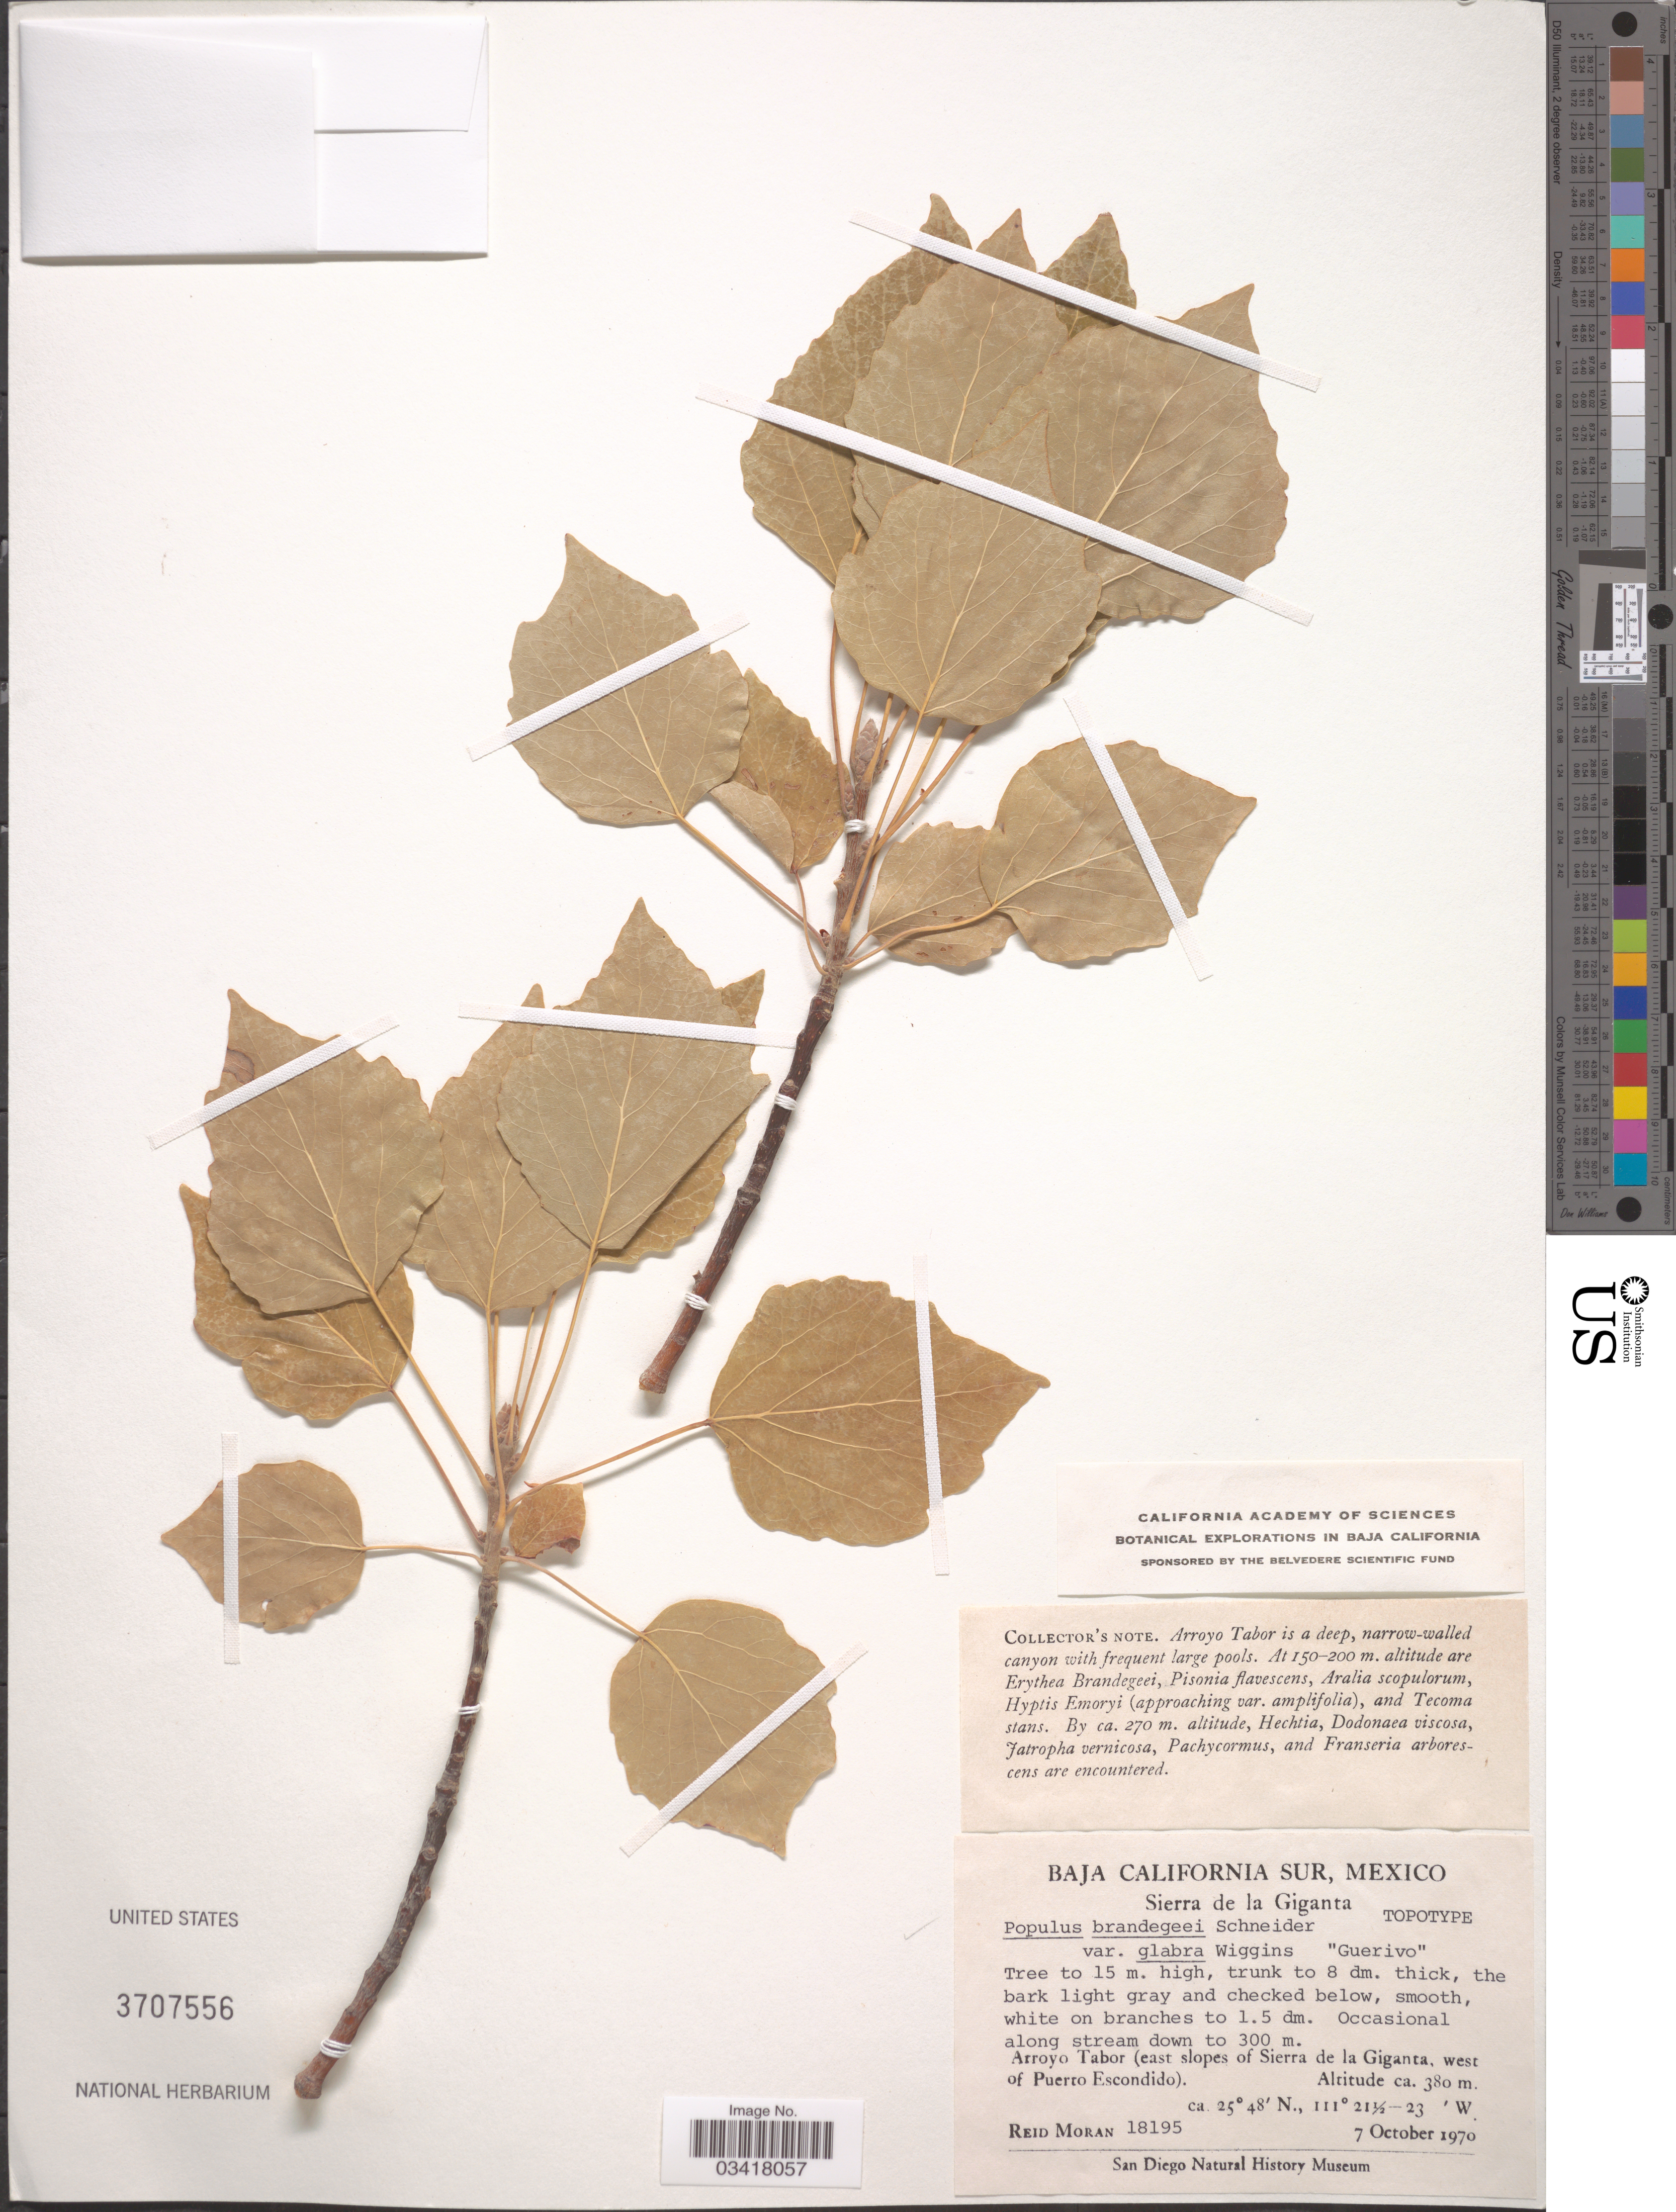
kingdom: Plantae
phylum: Tracheophyta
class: Magnoliopsida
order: Malpighiales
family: Salicaceae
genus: Populus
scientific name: Populus brandegeei var. glabra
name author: Wiggins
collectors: R. Moran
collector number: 18195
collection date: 1970-10-07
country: Mexico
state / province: Baja California Sur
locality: Sierra de la Gigantea. Arroyo Tabor (east slopes of Sierra de la Giganta, west of Puerto Escondido.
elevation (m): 380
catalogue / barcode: US 3707556